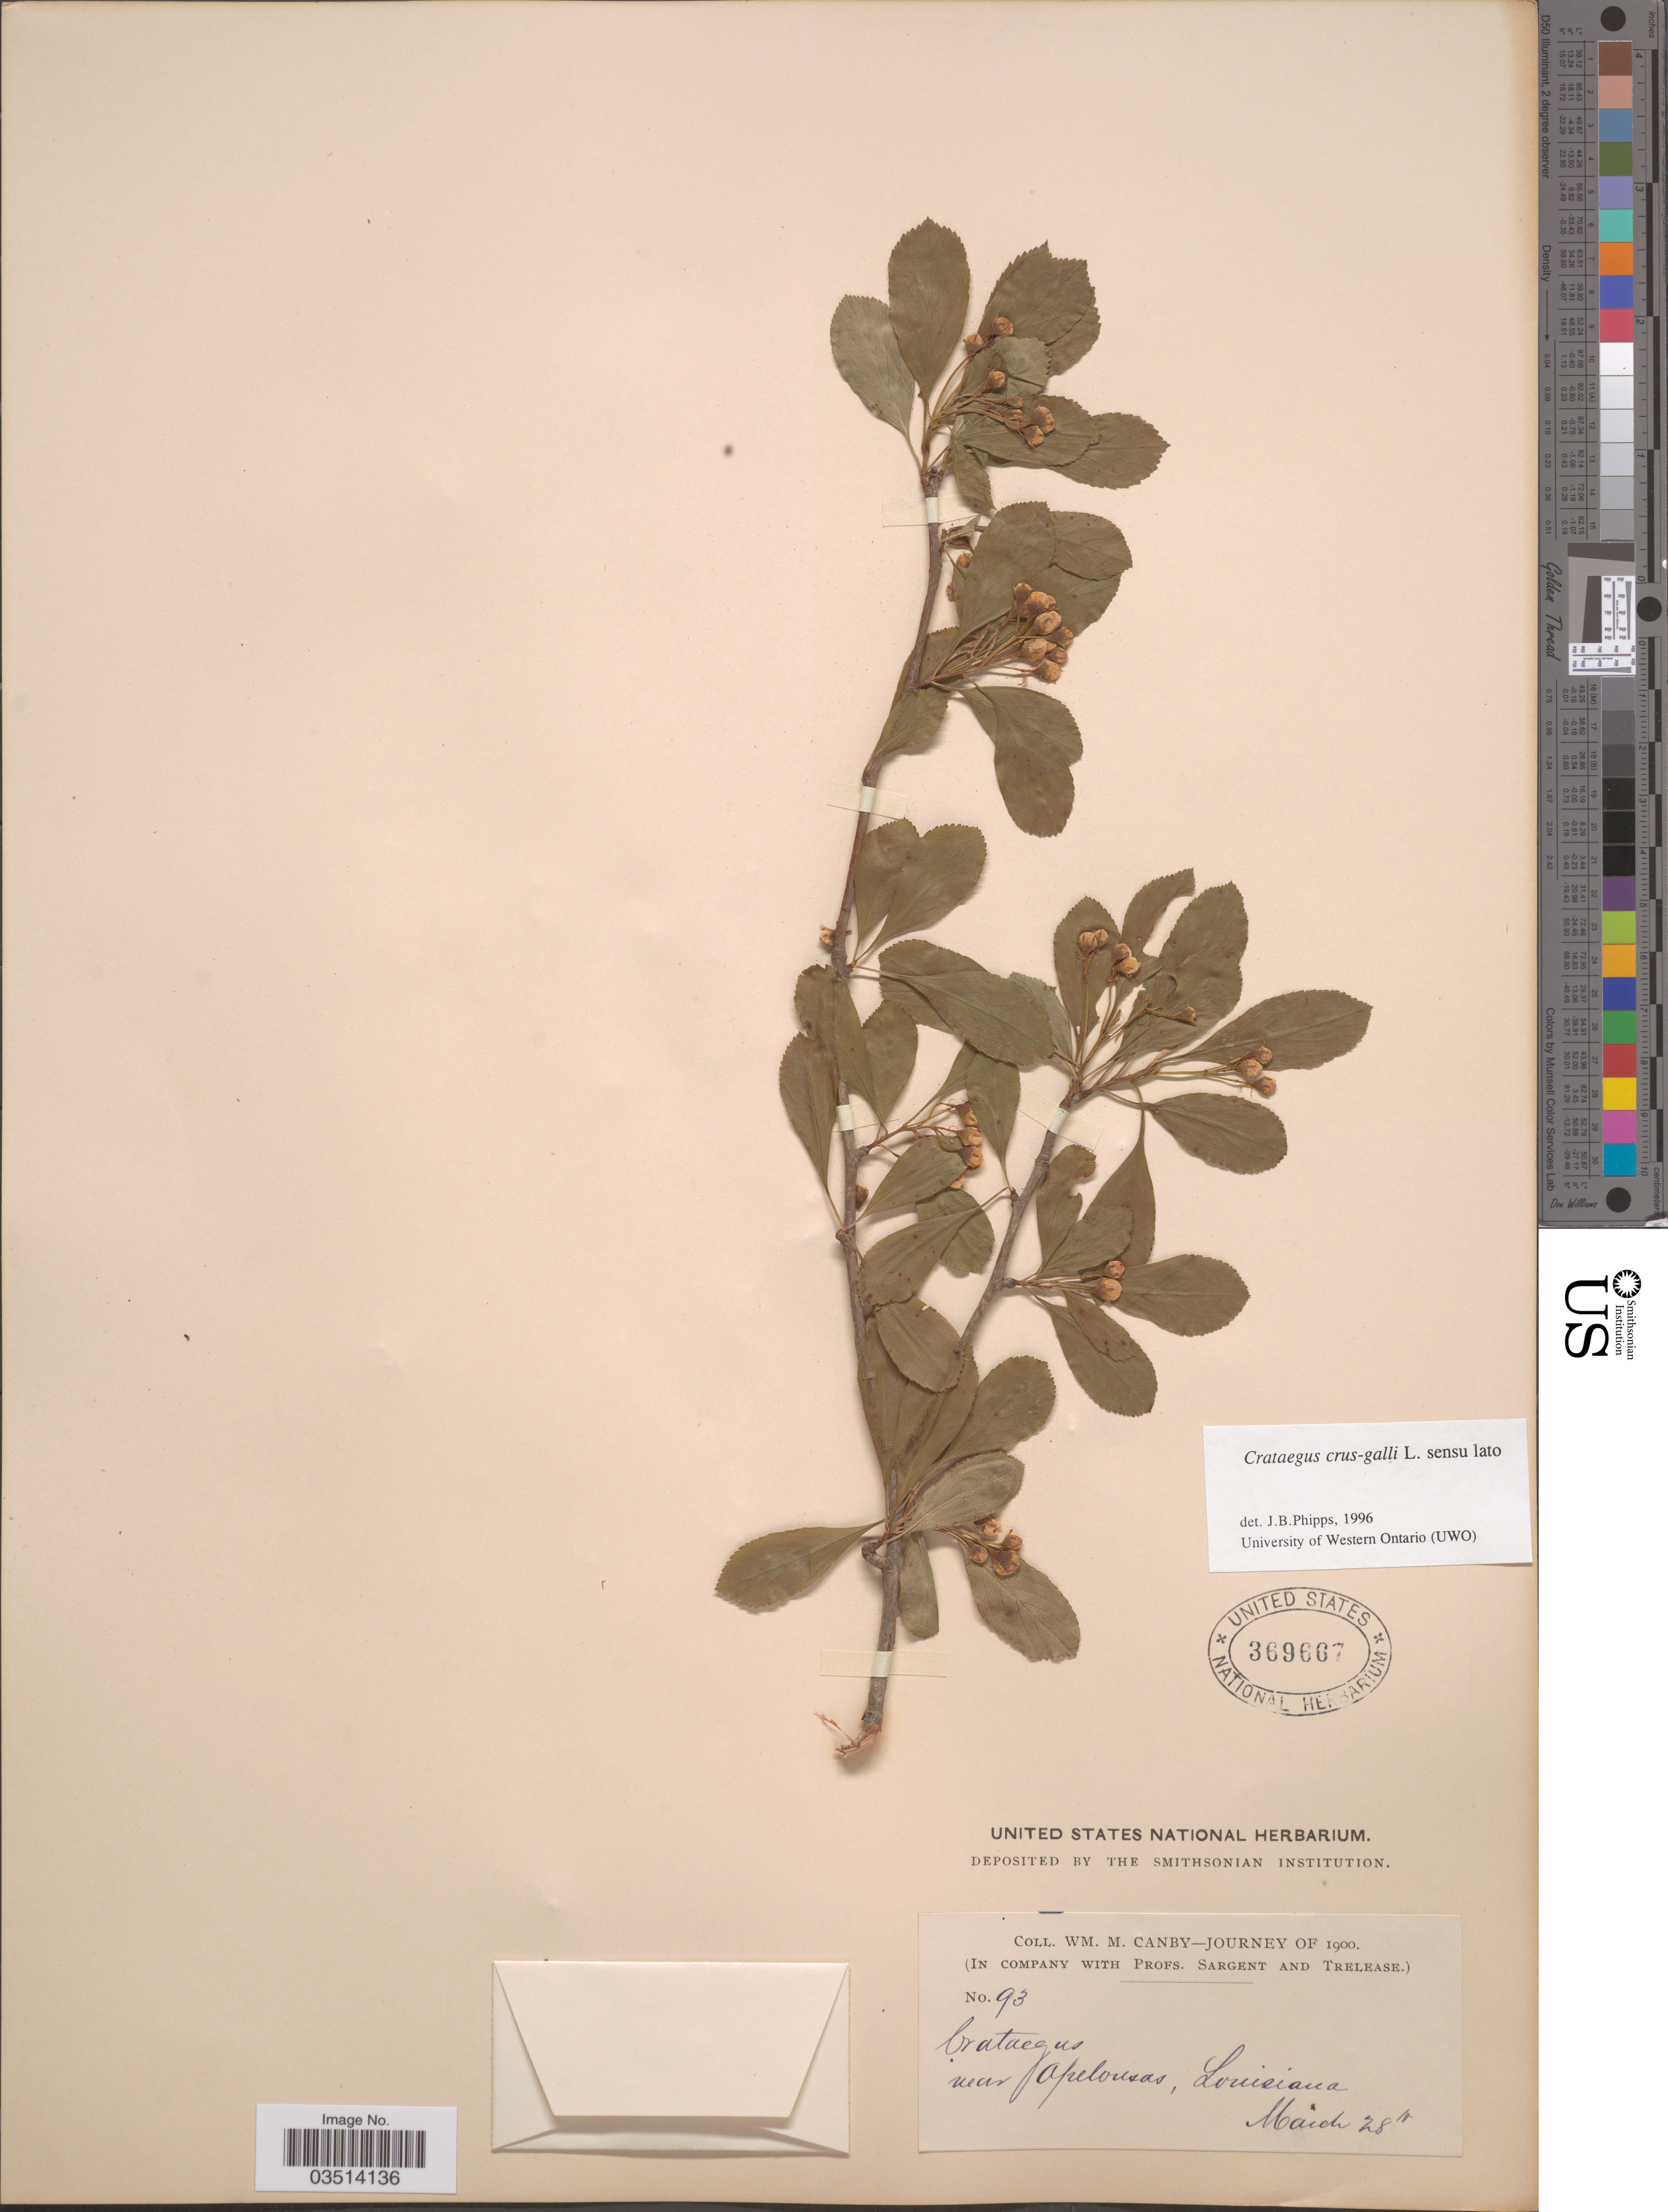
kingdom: Plantae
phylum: Tracheophyta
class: Magnoliopsida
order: Rosales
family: Rosaceae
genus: Crataegus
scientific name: Crataegus crus-galli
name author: L.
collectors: W. M. Canby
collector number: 93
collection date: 1900-03-28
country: United States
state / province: Louisiana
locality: Near Opelousas.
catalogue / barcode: US 369667